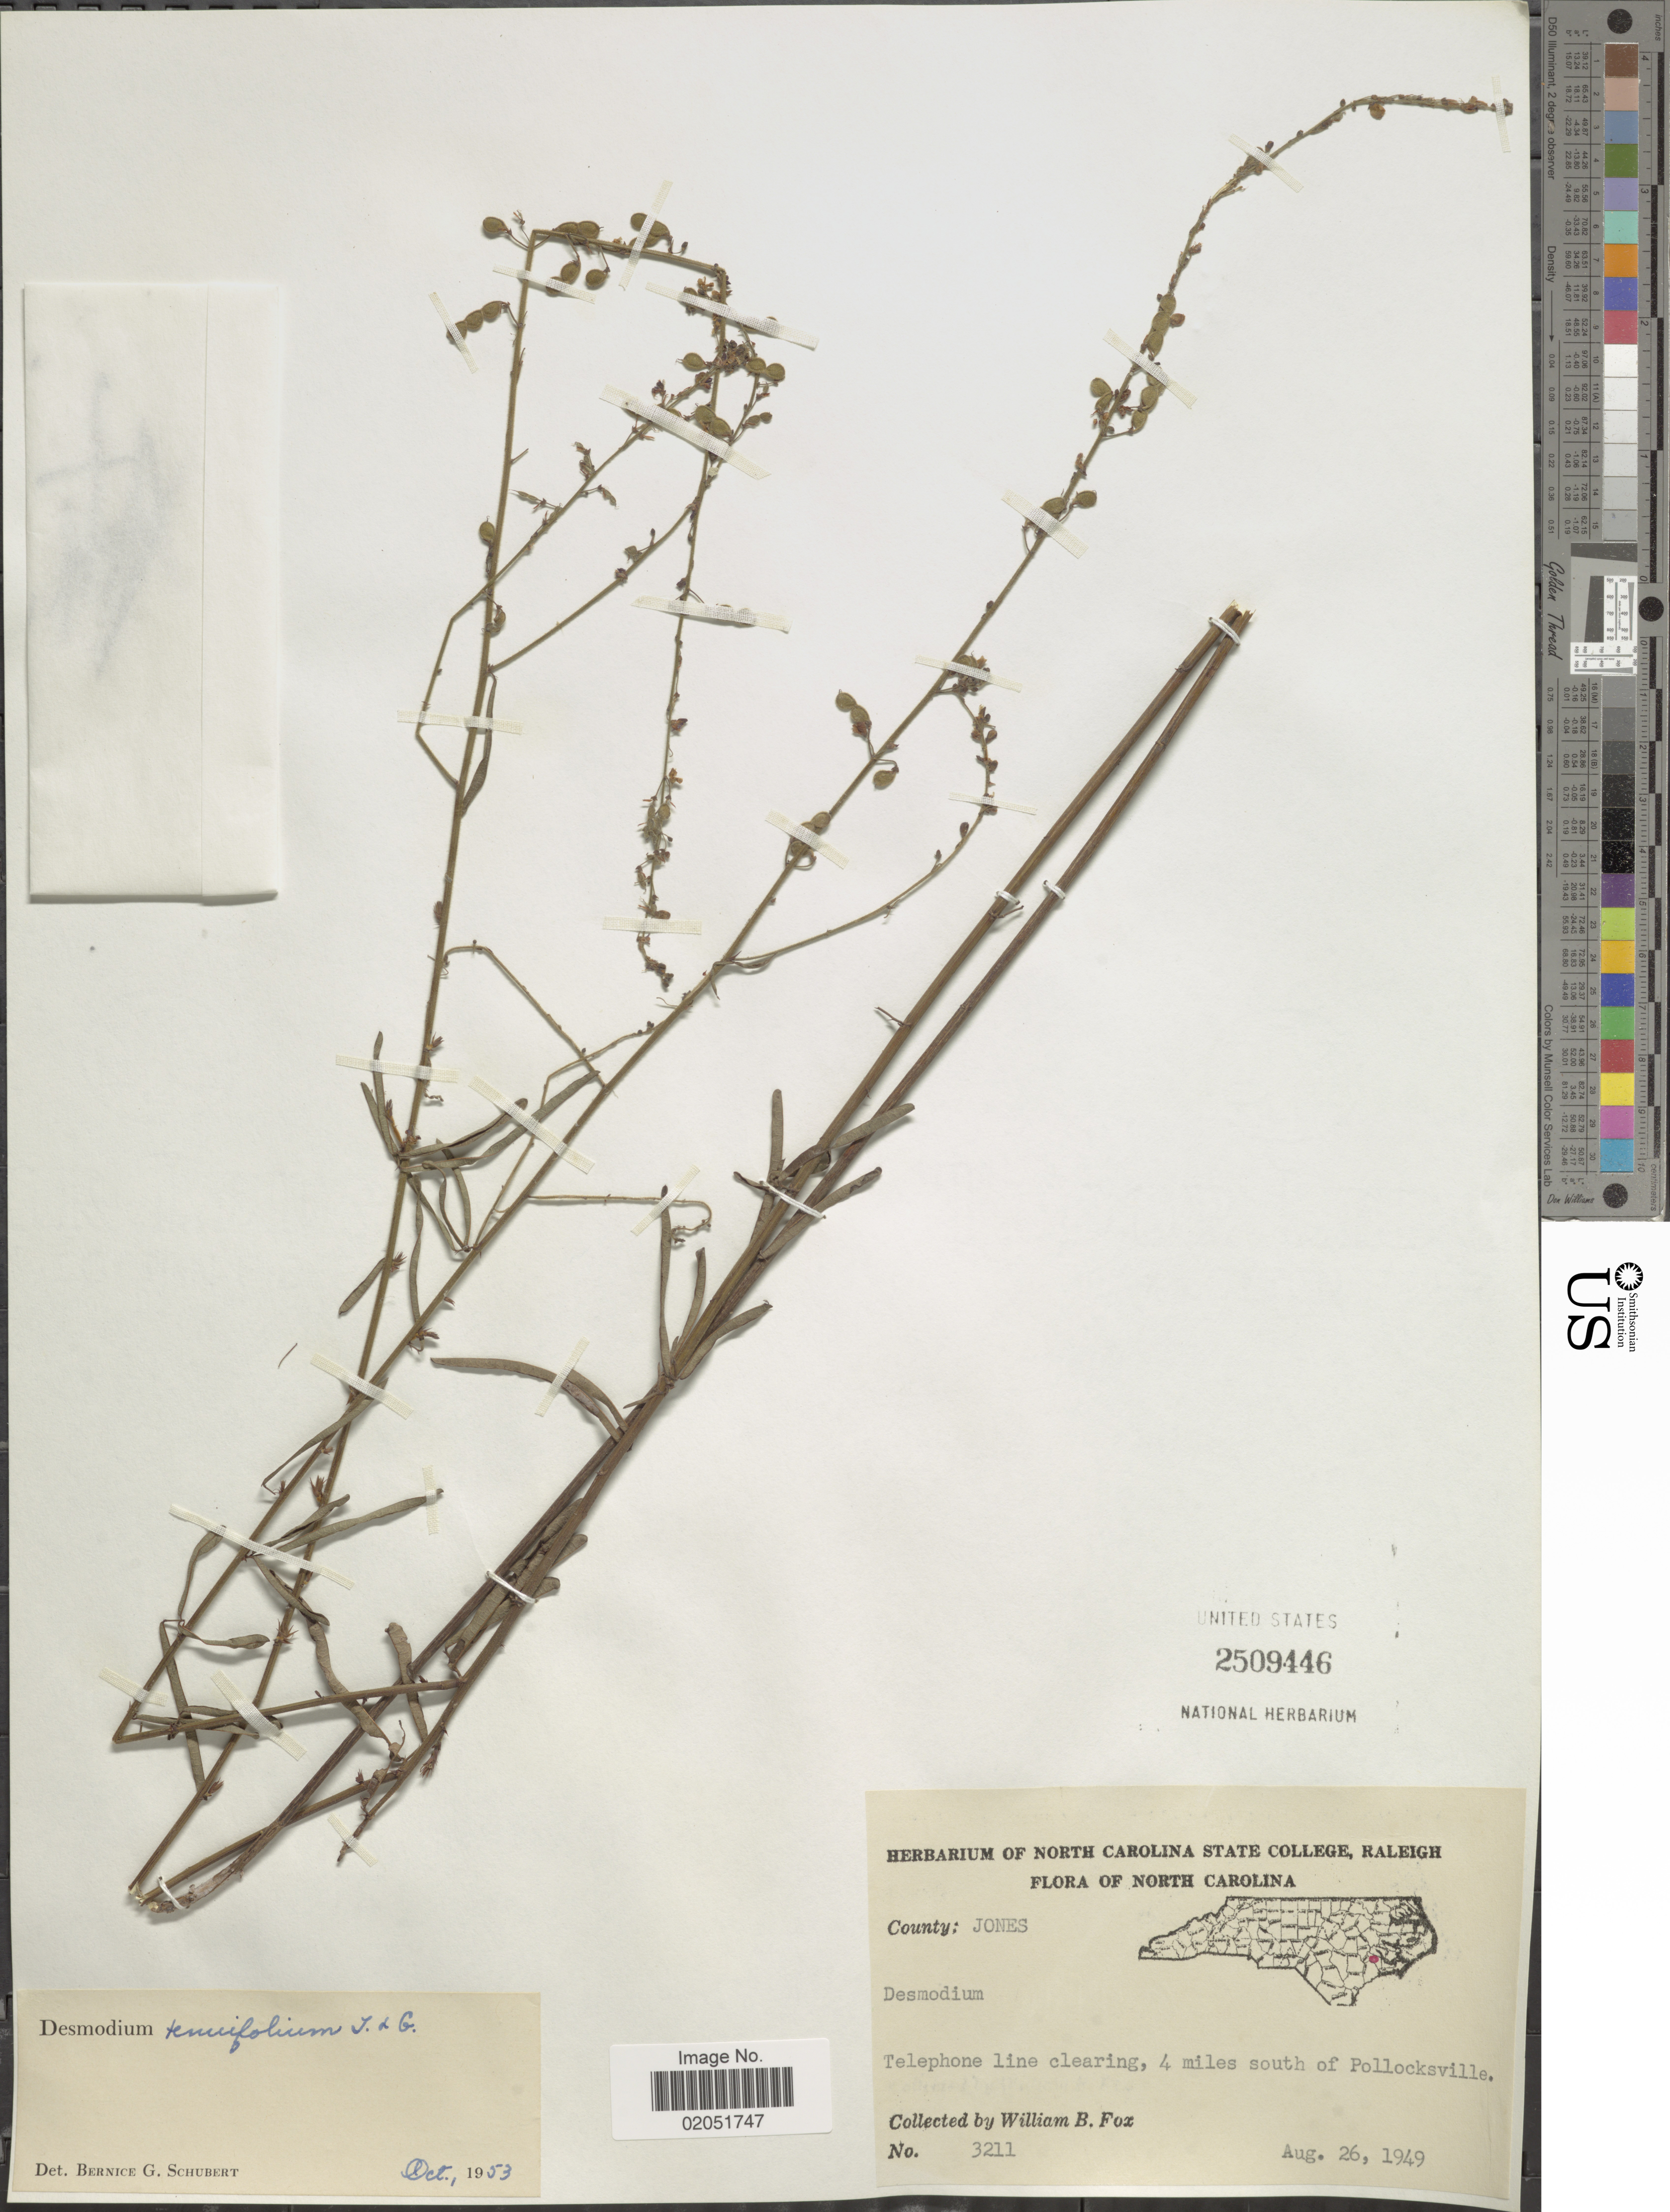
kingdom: Plantae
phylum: Tracheophyta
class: Magnoliopsida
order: Fabales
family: Fabaceae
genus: Desmodium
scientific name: Desmodium tenuifolium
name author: Torr. & A. Gray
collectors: W. B. Fox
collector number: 3211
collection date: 1949-08-26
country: United States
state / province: North Carolina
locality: County: Jones, Telephone line clearing, 4 miles south of Pollocksville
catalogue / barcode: US 2509446